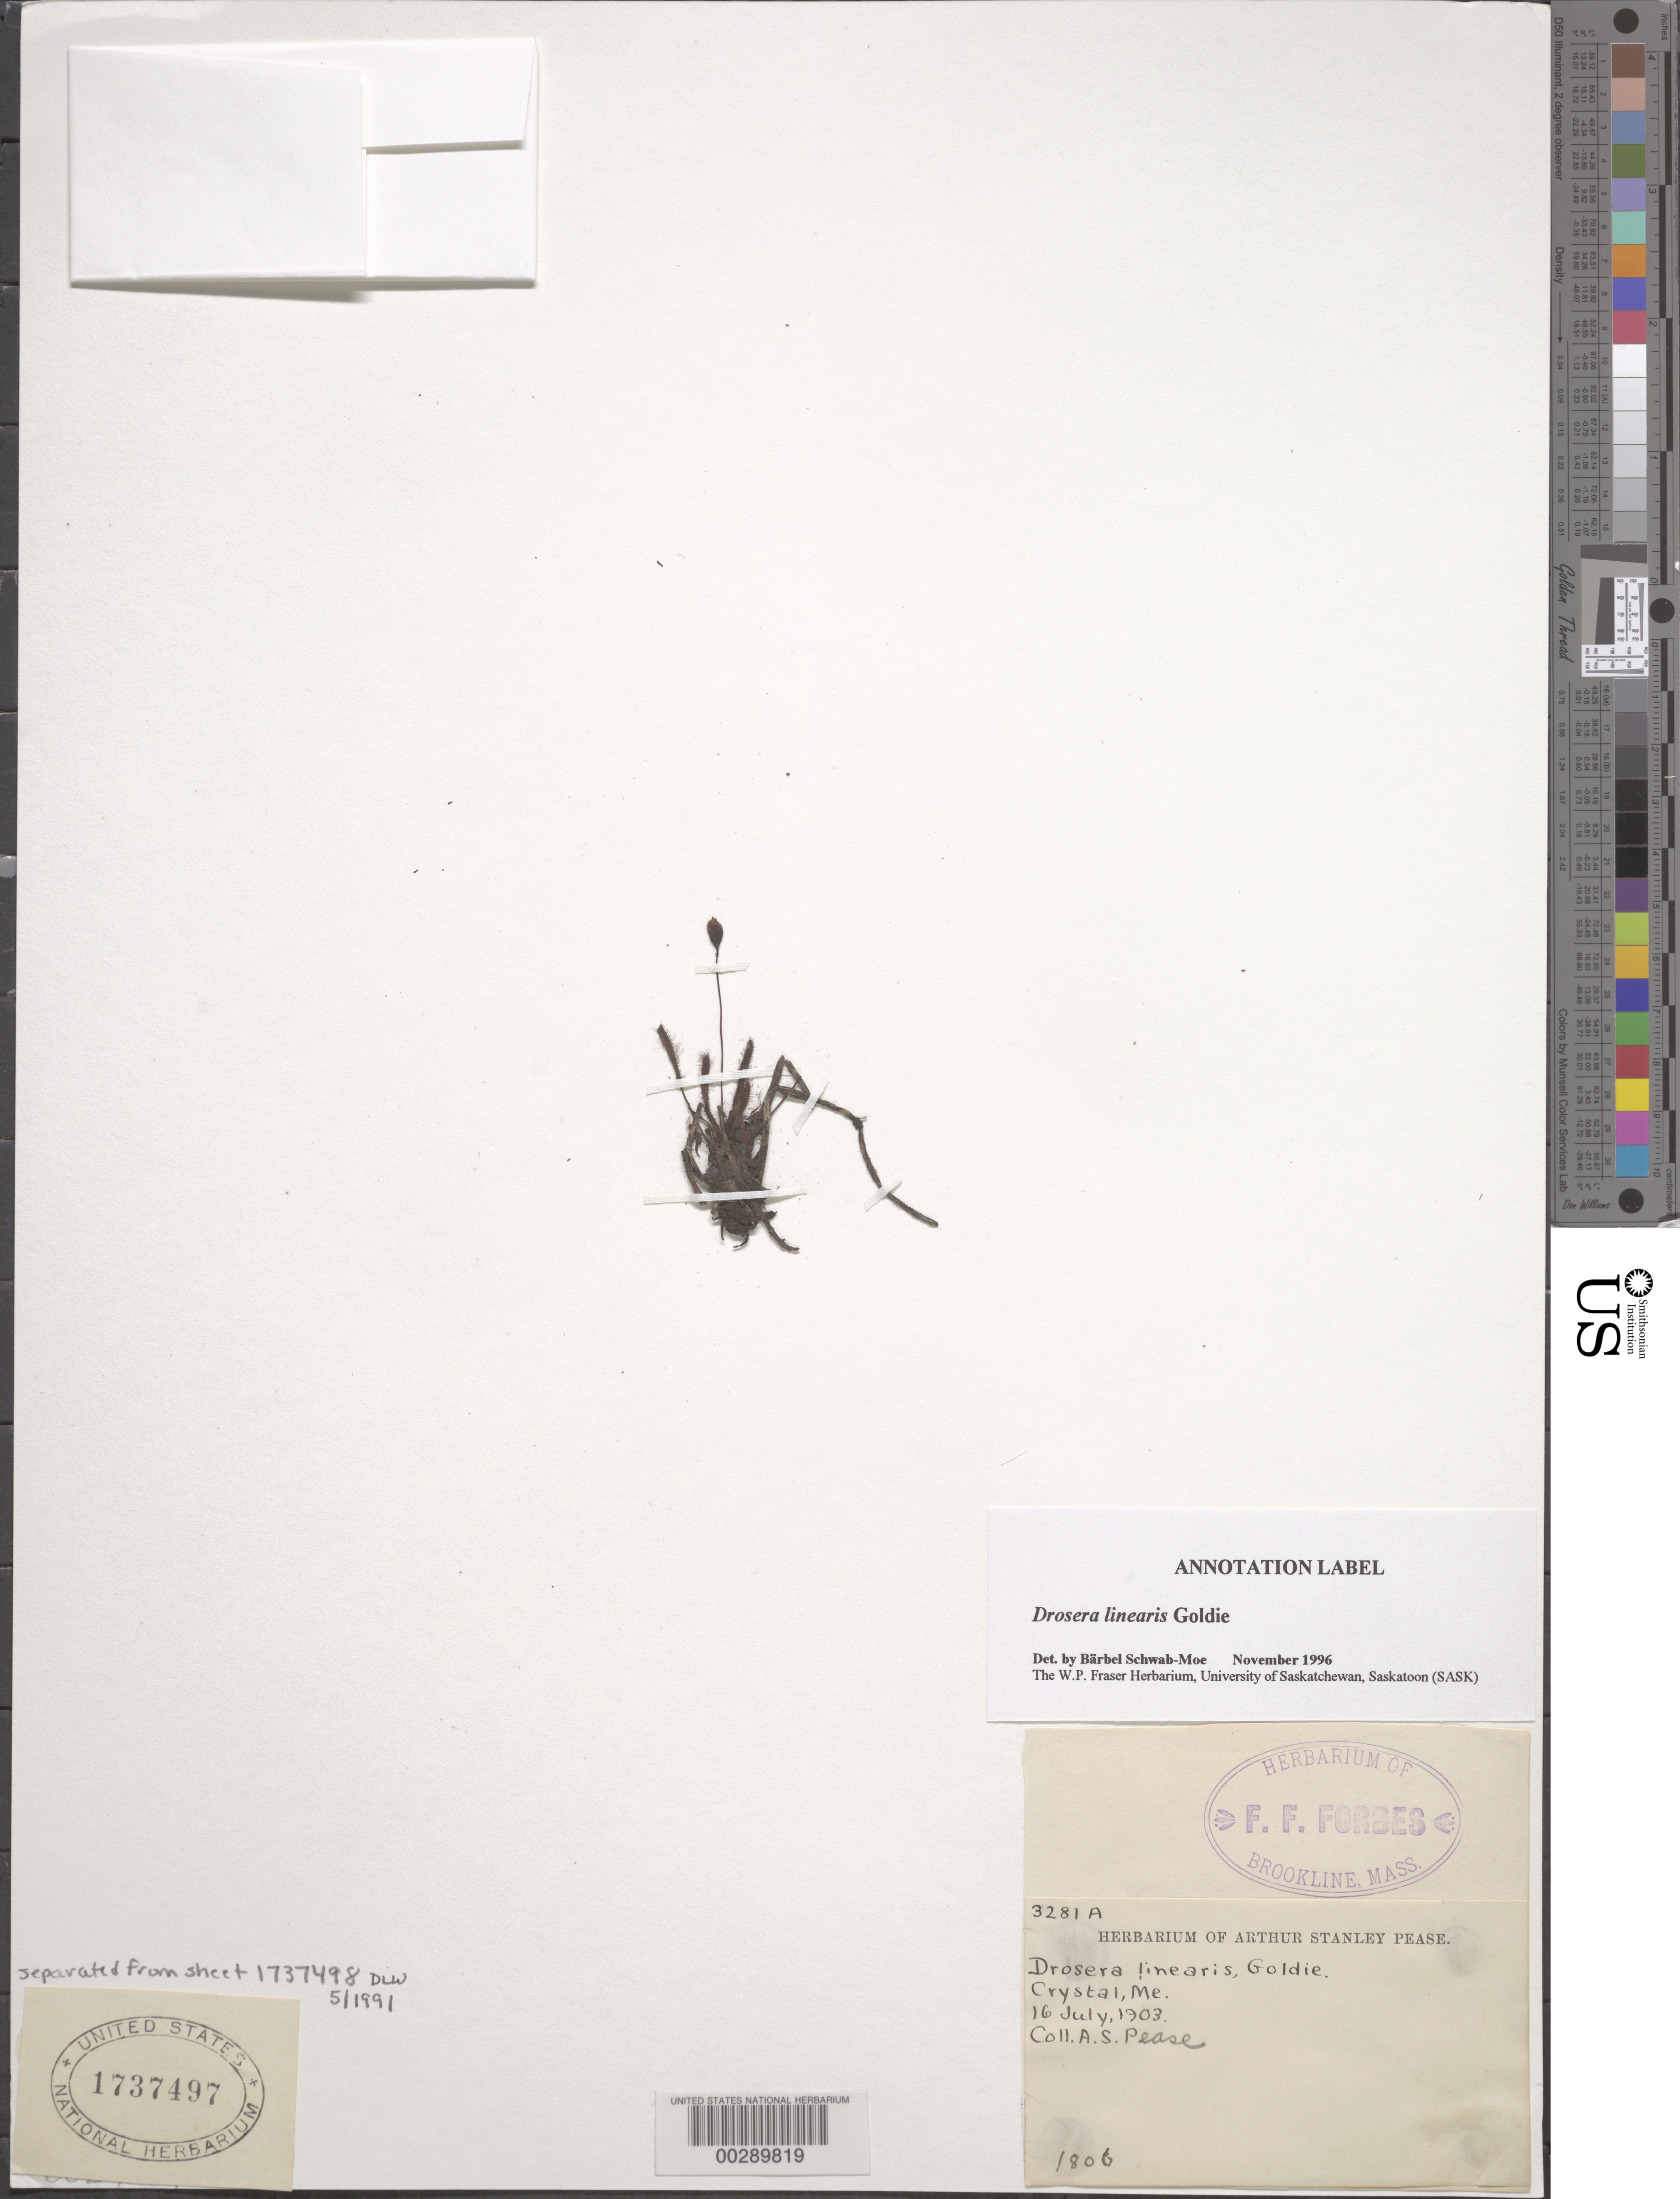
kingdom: Plantae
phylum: Tracheophyta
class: Magnoliopsida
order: Caryophyllales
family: Droseraceae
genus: Drosera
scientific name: Drosera linearis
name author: Goldie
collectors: A. S. Pease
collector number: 1806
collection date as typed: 16 Jul 1903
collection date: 1903-07-16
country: United States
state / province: Maine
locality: Crystal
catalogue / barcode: US 1737497